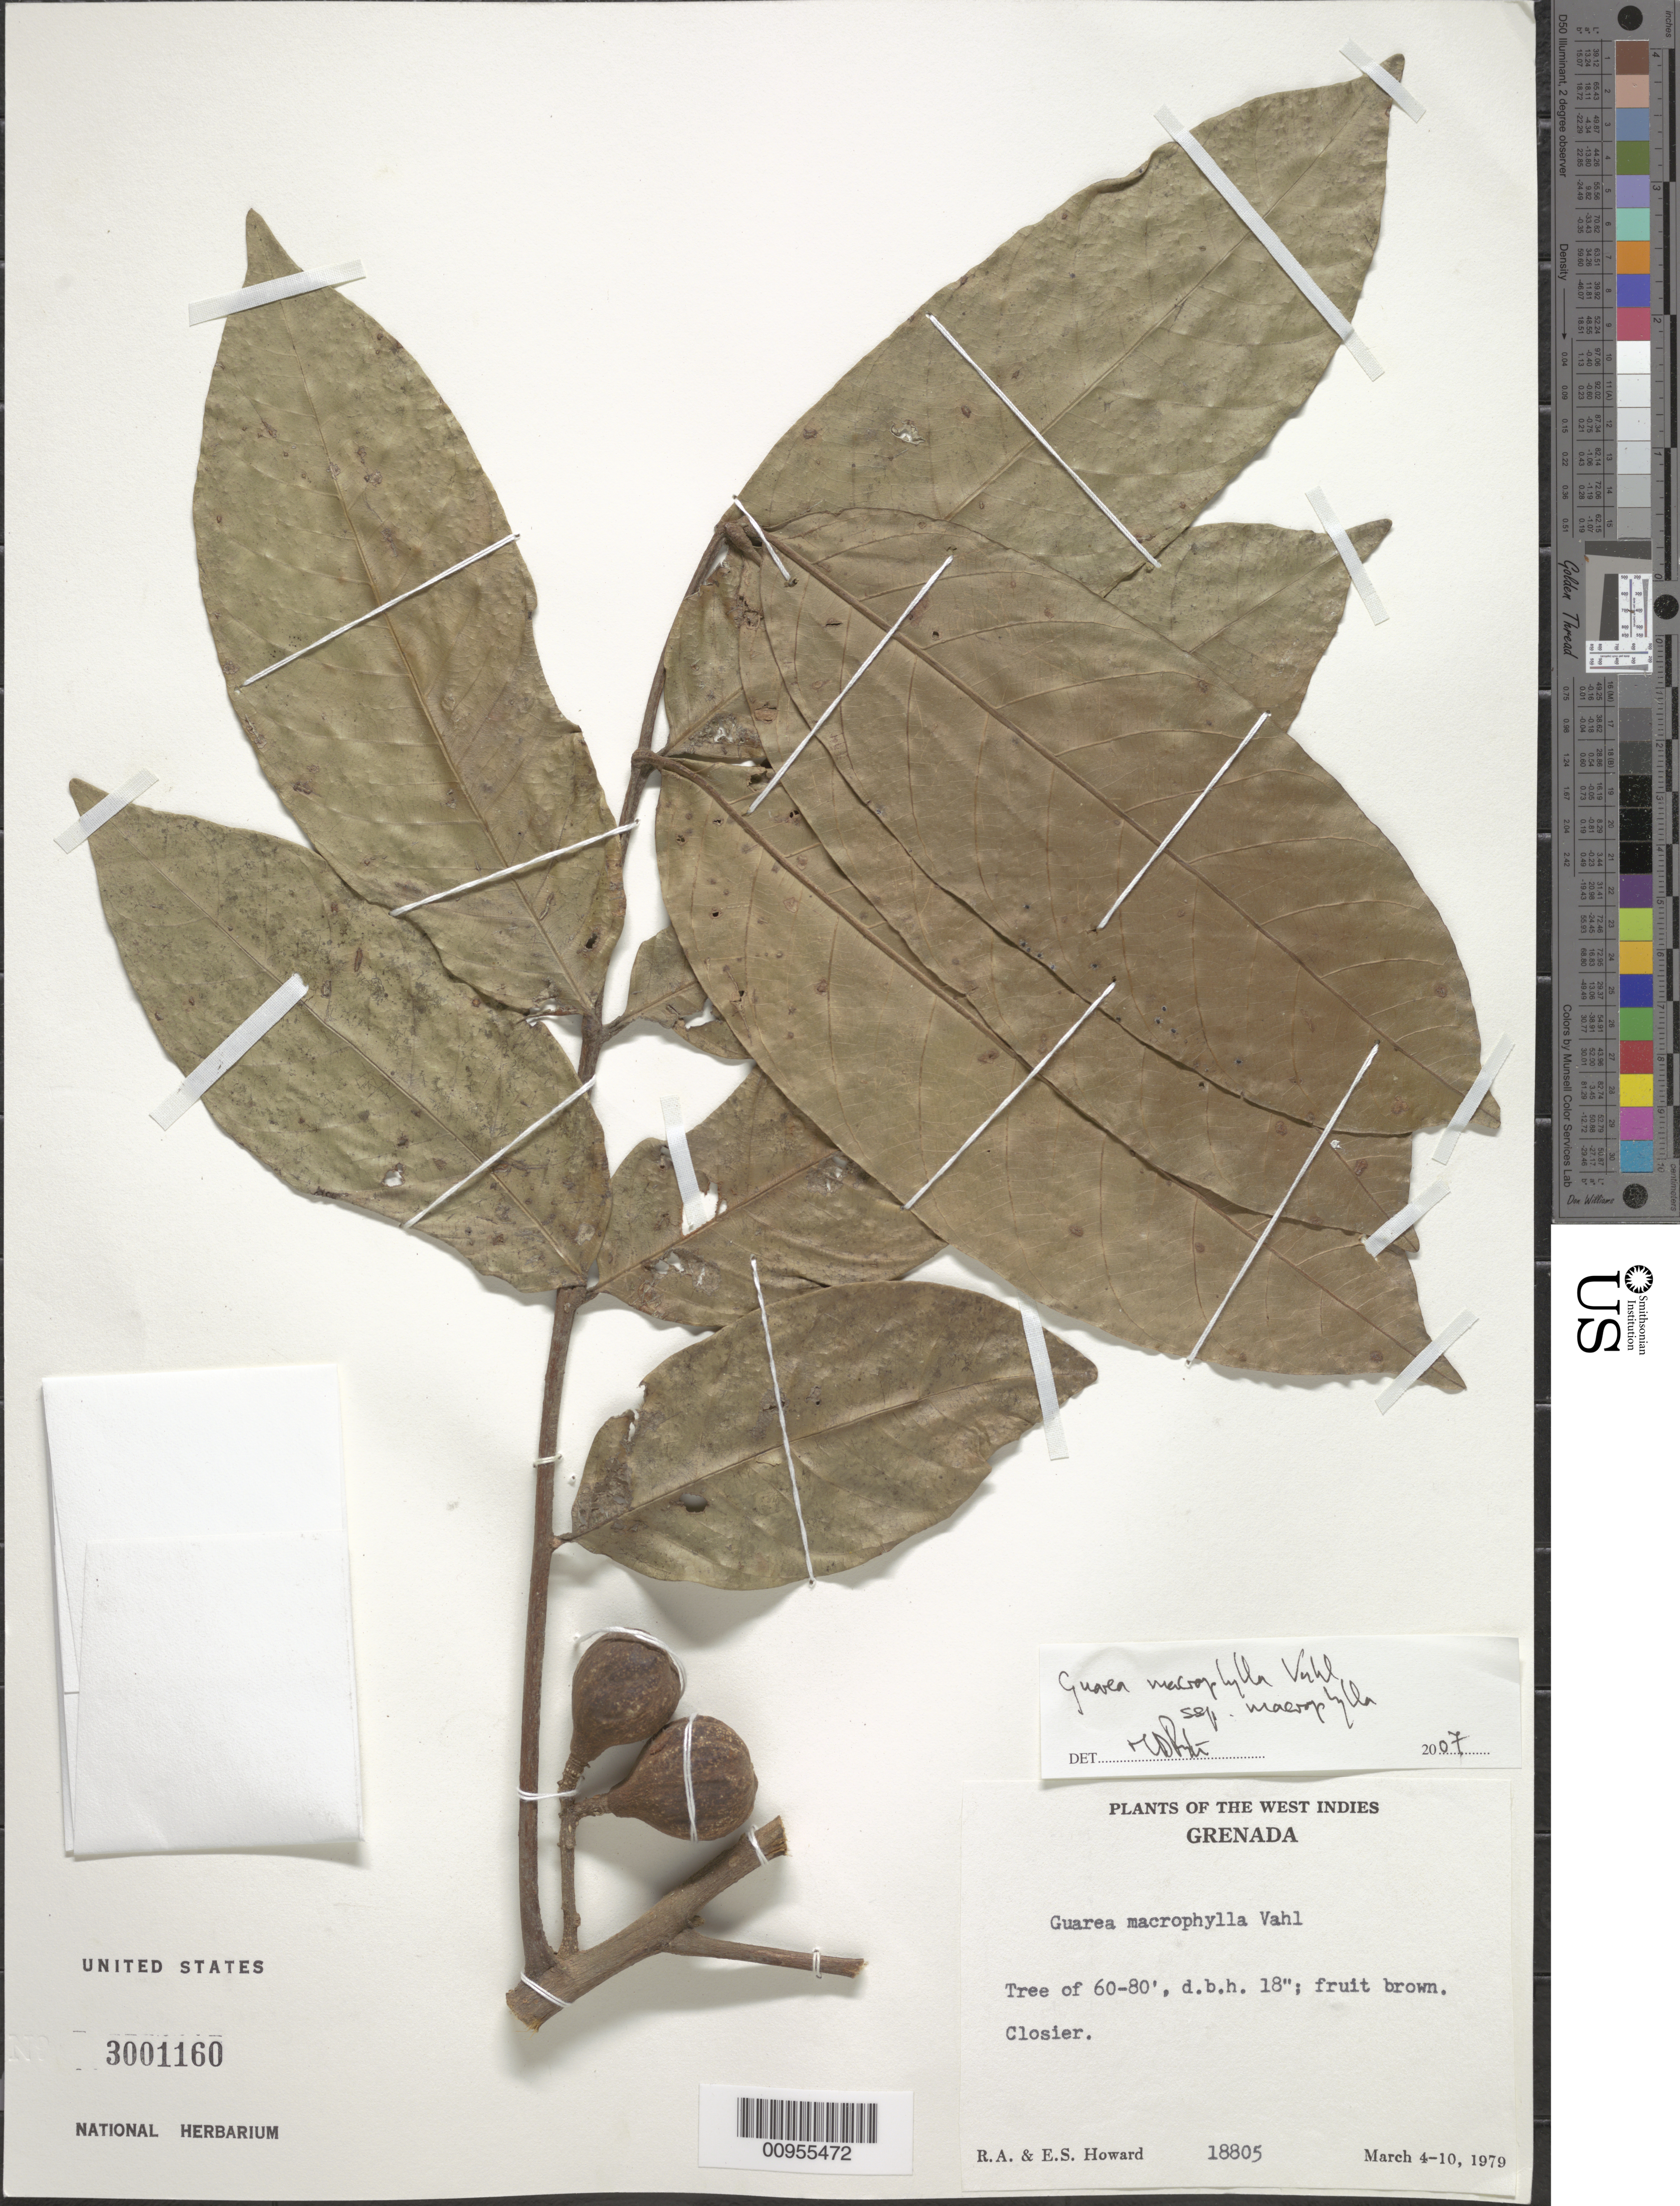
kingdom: Plantae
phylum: Tracheophyta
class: Magnoliopsida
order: Sapindales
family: Meliaceae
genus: Guarea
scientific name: Guarea macrophylla subsp. macrophylla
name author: Vahl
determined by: Pennington, T. D., (K)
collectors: R. A. Howard & E. S. Howard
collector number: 19905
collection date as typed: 04 Mar 1979 to 10 Mar 1979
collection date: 1979-03-04/1979-03-10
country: Grenada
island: Grenada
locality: Closier.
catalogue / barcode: US 3001160